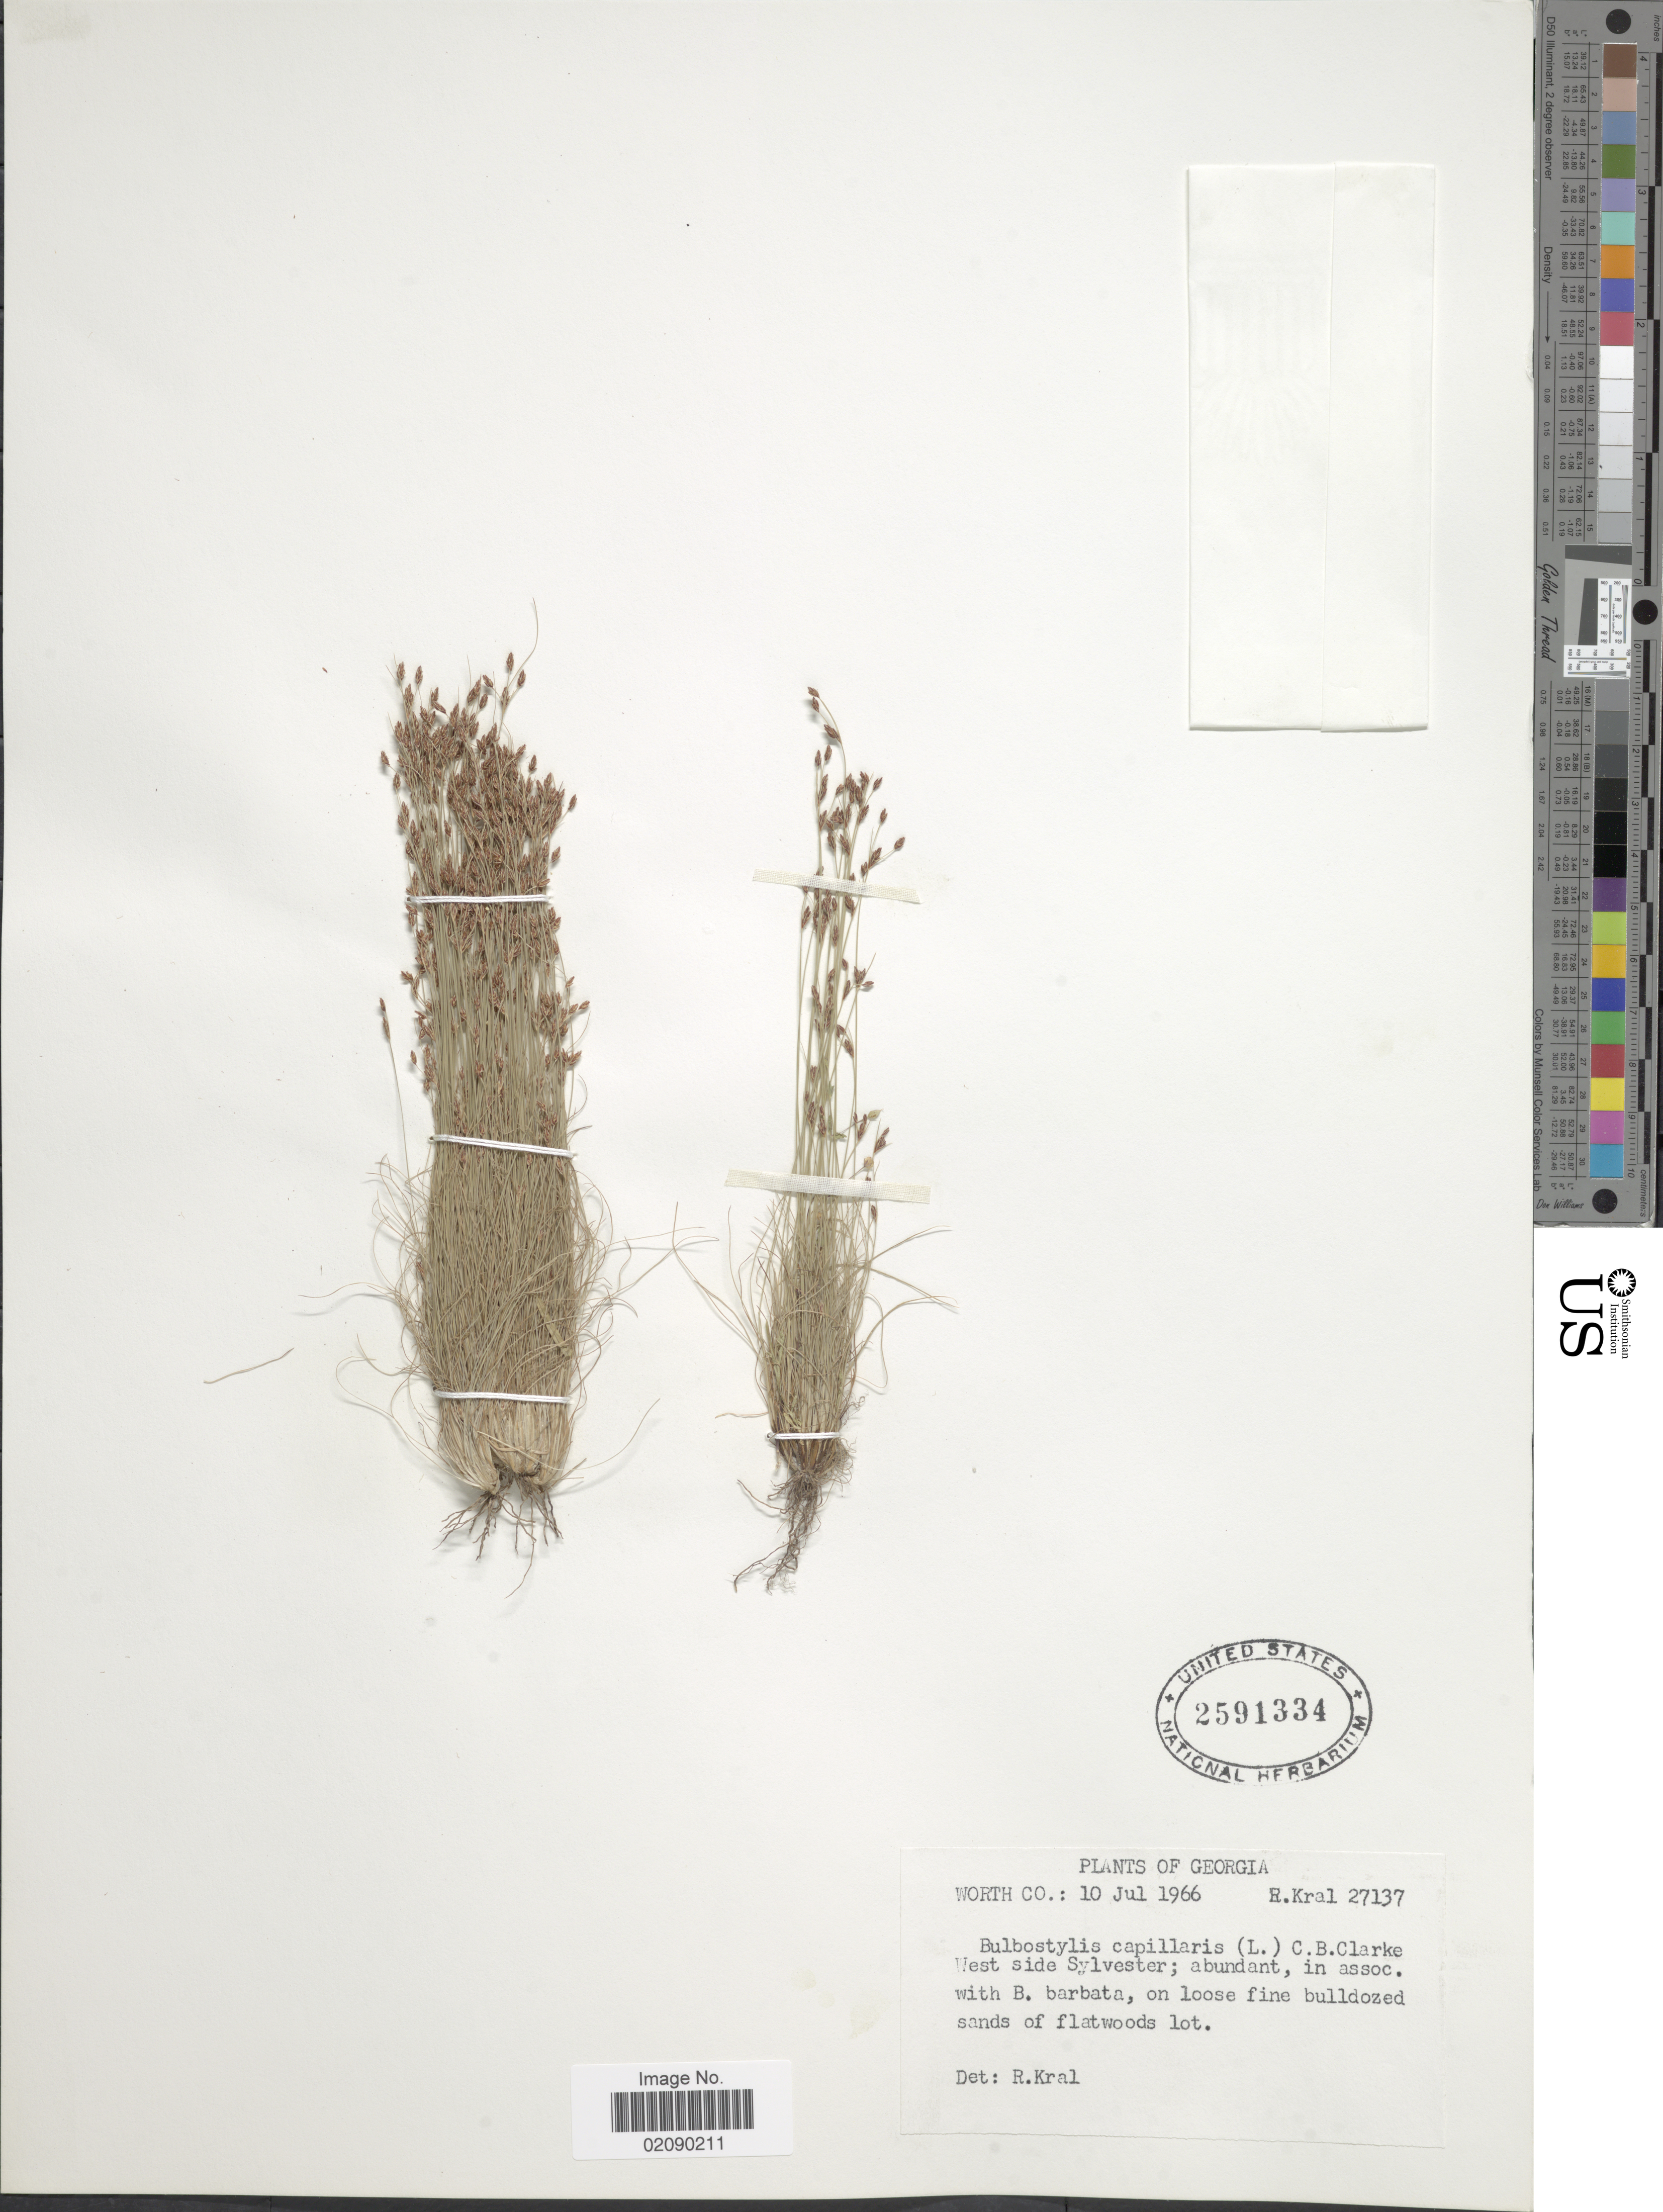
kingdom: Plantae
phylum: Tracheophyta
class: Liliopsida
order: Poales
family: Cyperaceae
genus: Bulbostylis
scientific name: Bulbostylis capillaris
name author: (L.) Kunth ex C.B. Clarke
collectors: R. Kral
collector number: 27137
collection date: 1966-07-10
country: United States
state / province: Georgia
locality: Worth Co. West side Sylvester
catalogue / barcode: US 2591334